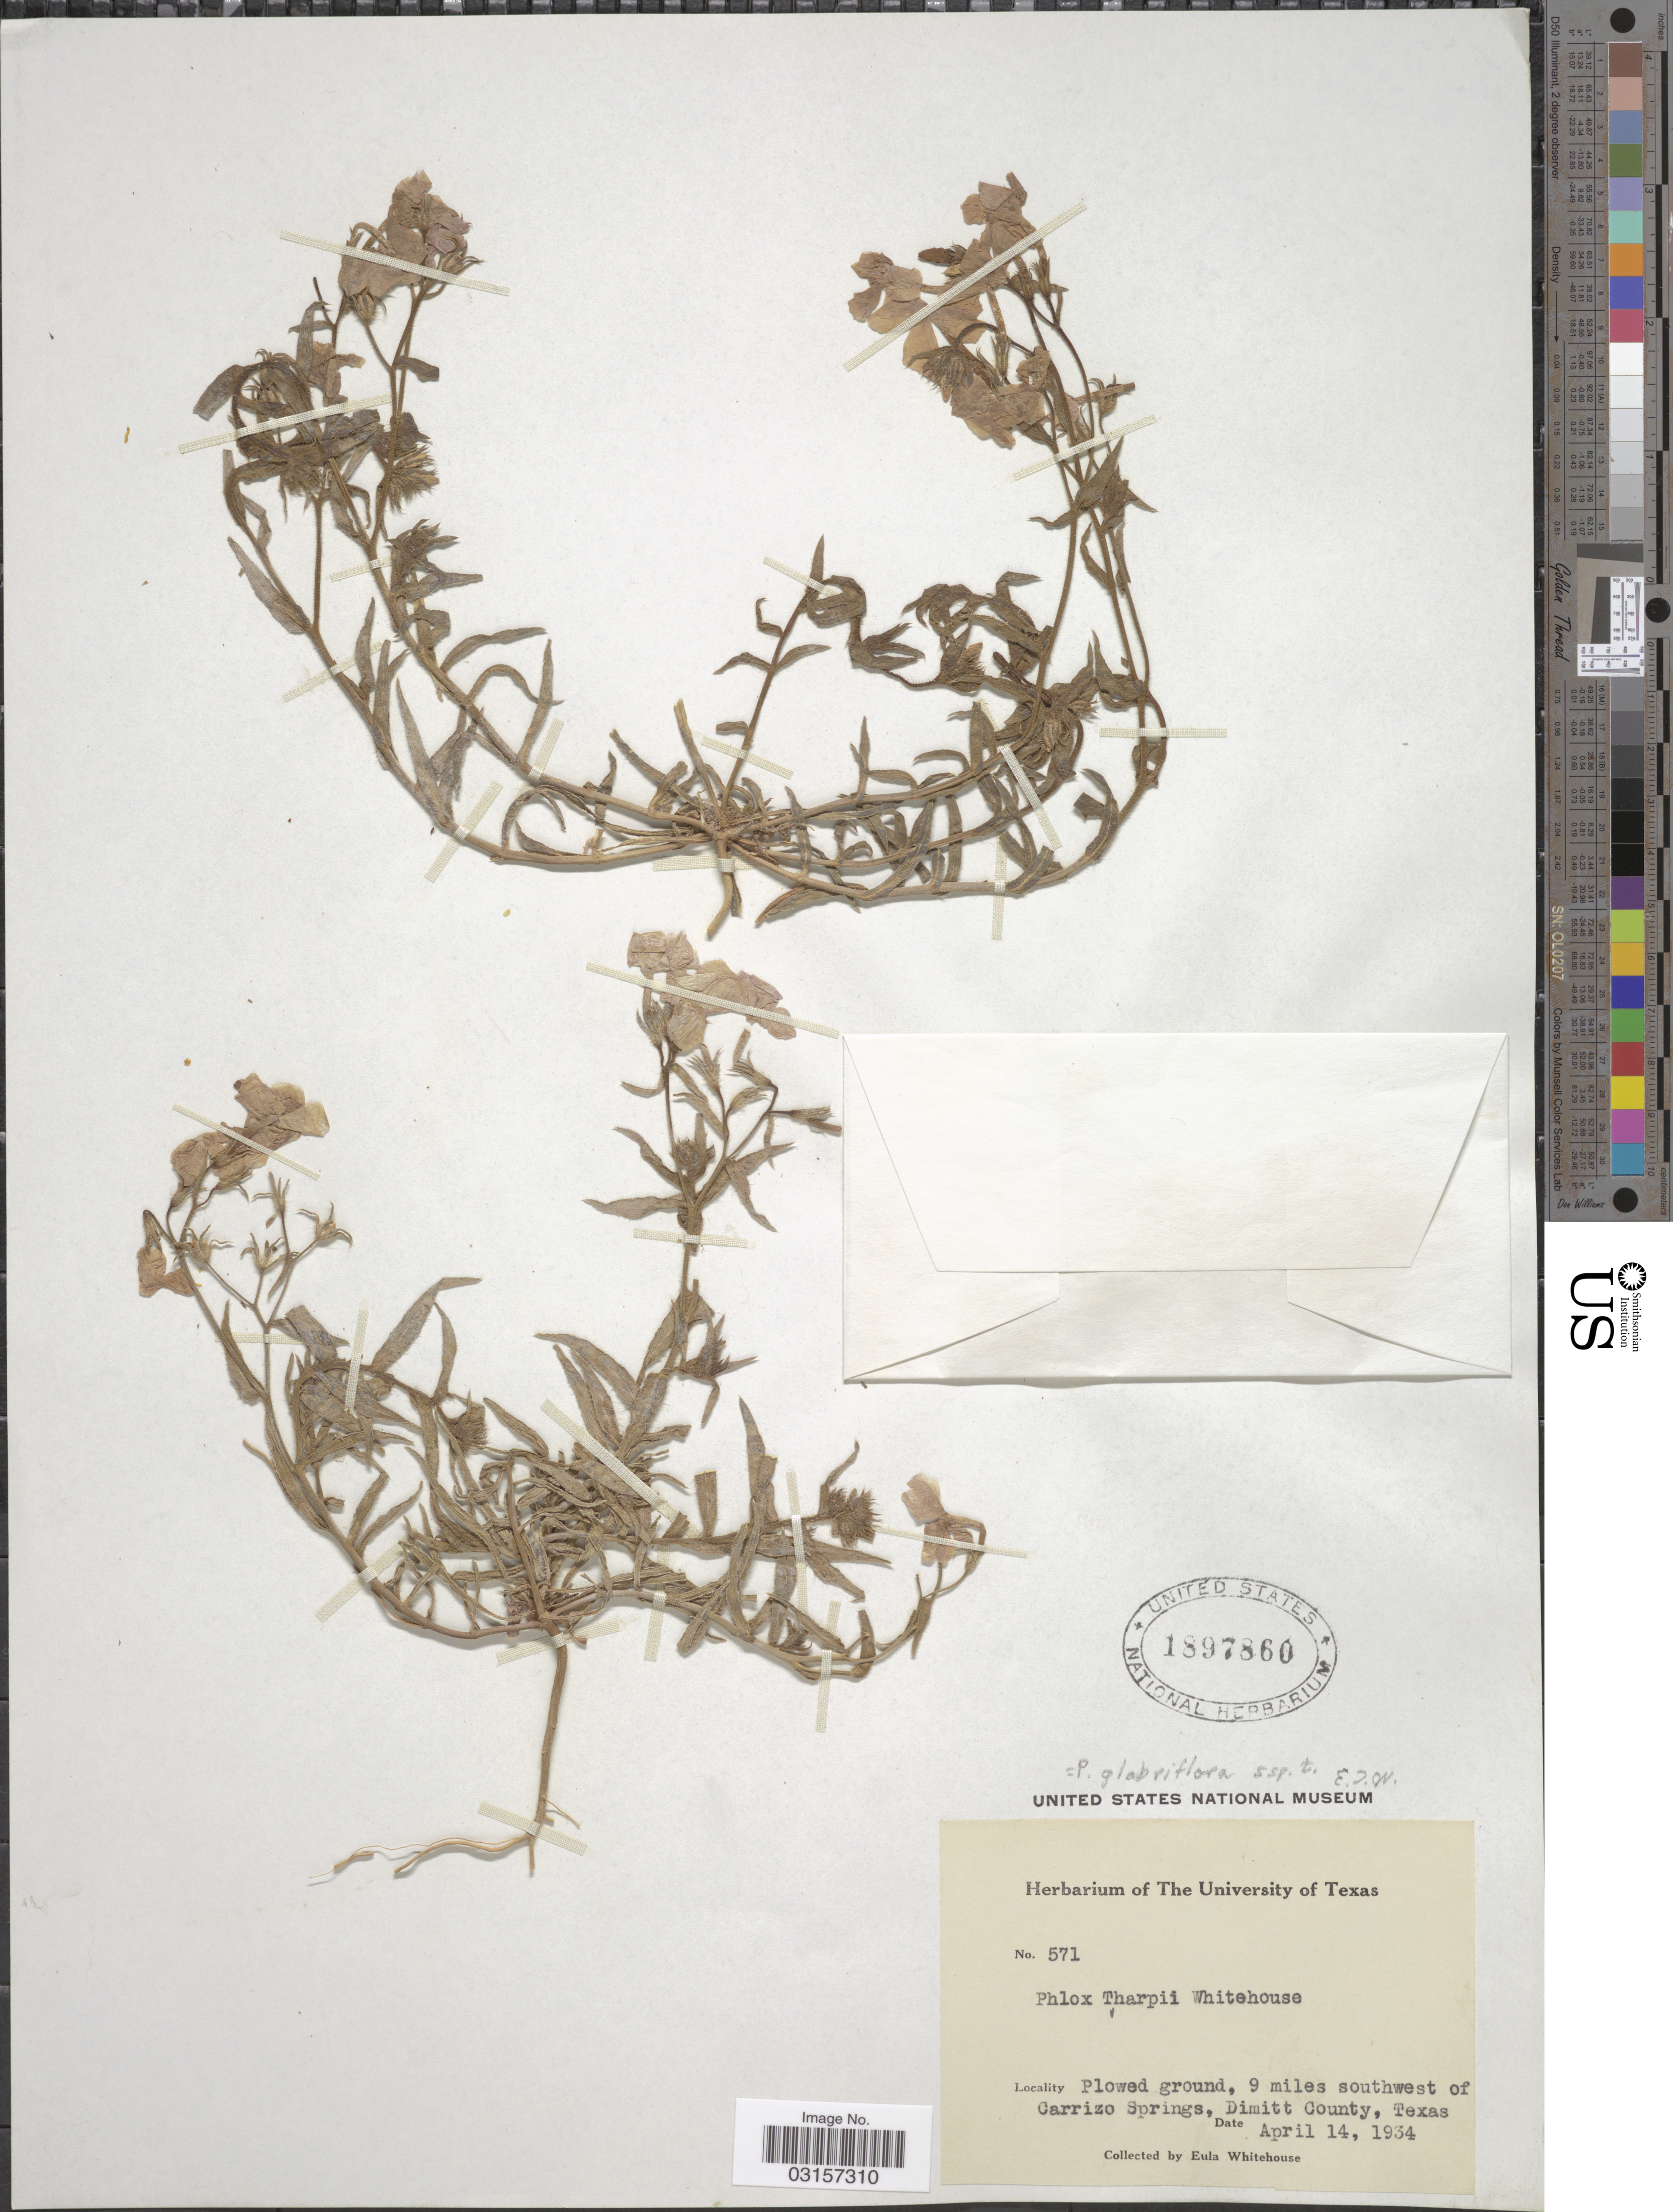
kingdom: Plantae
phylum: Tracheophyta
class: Magnoliopsida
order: Ericales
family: Polemoniaceae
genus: Phlox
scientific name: Phlox glabriflora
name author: (Brand) Whitehouse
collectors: E. Whitehouse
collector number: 571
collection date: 1934-04-14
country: United States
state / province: Texas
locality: Plowed ground, 9 miles southwest of Carrizo Springs, Dimitt County.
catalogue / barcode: US 1897860